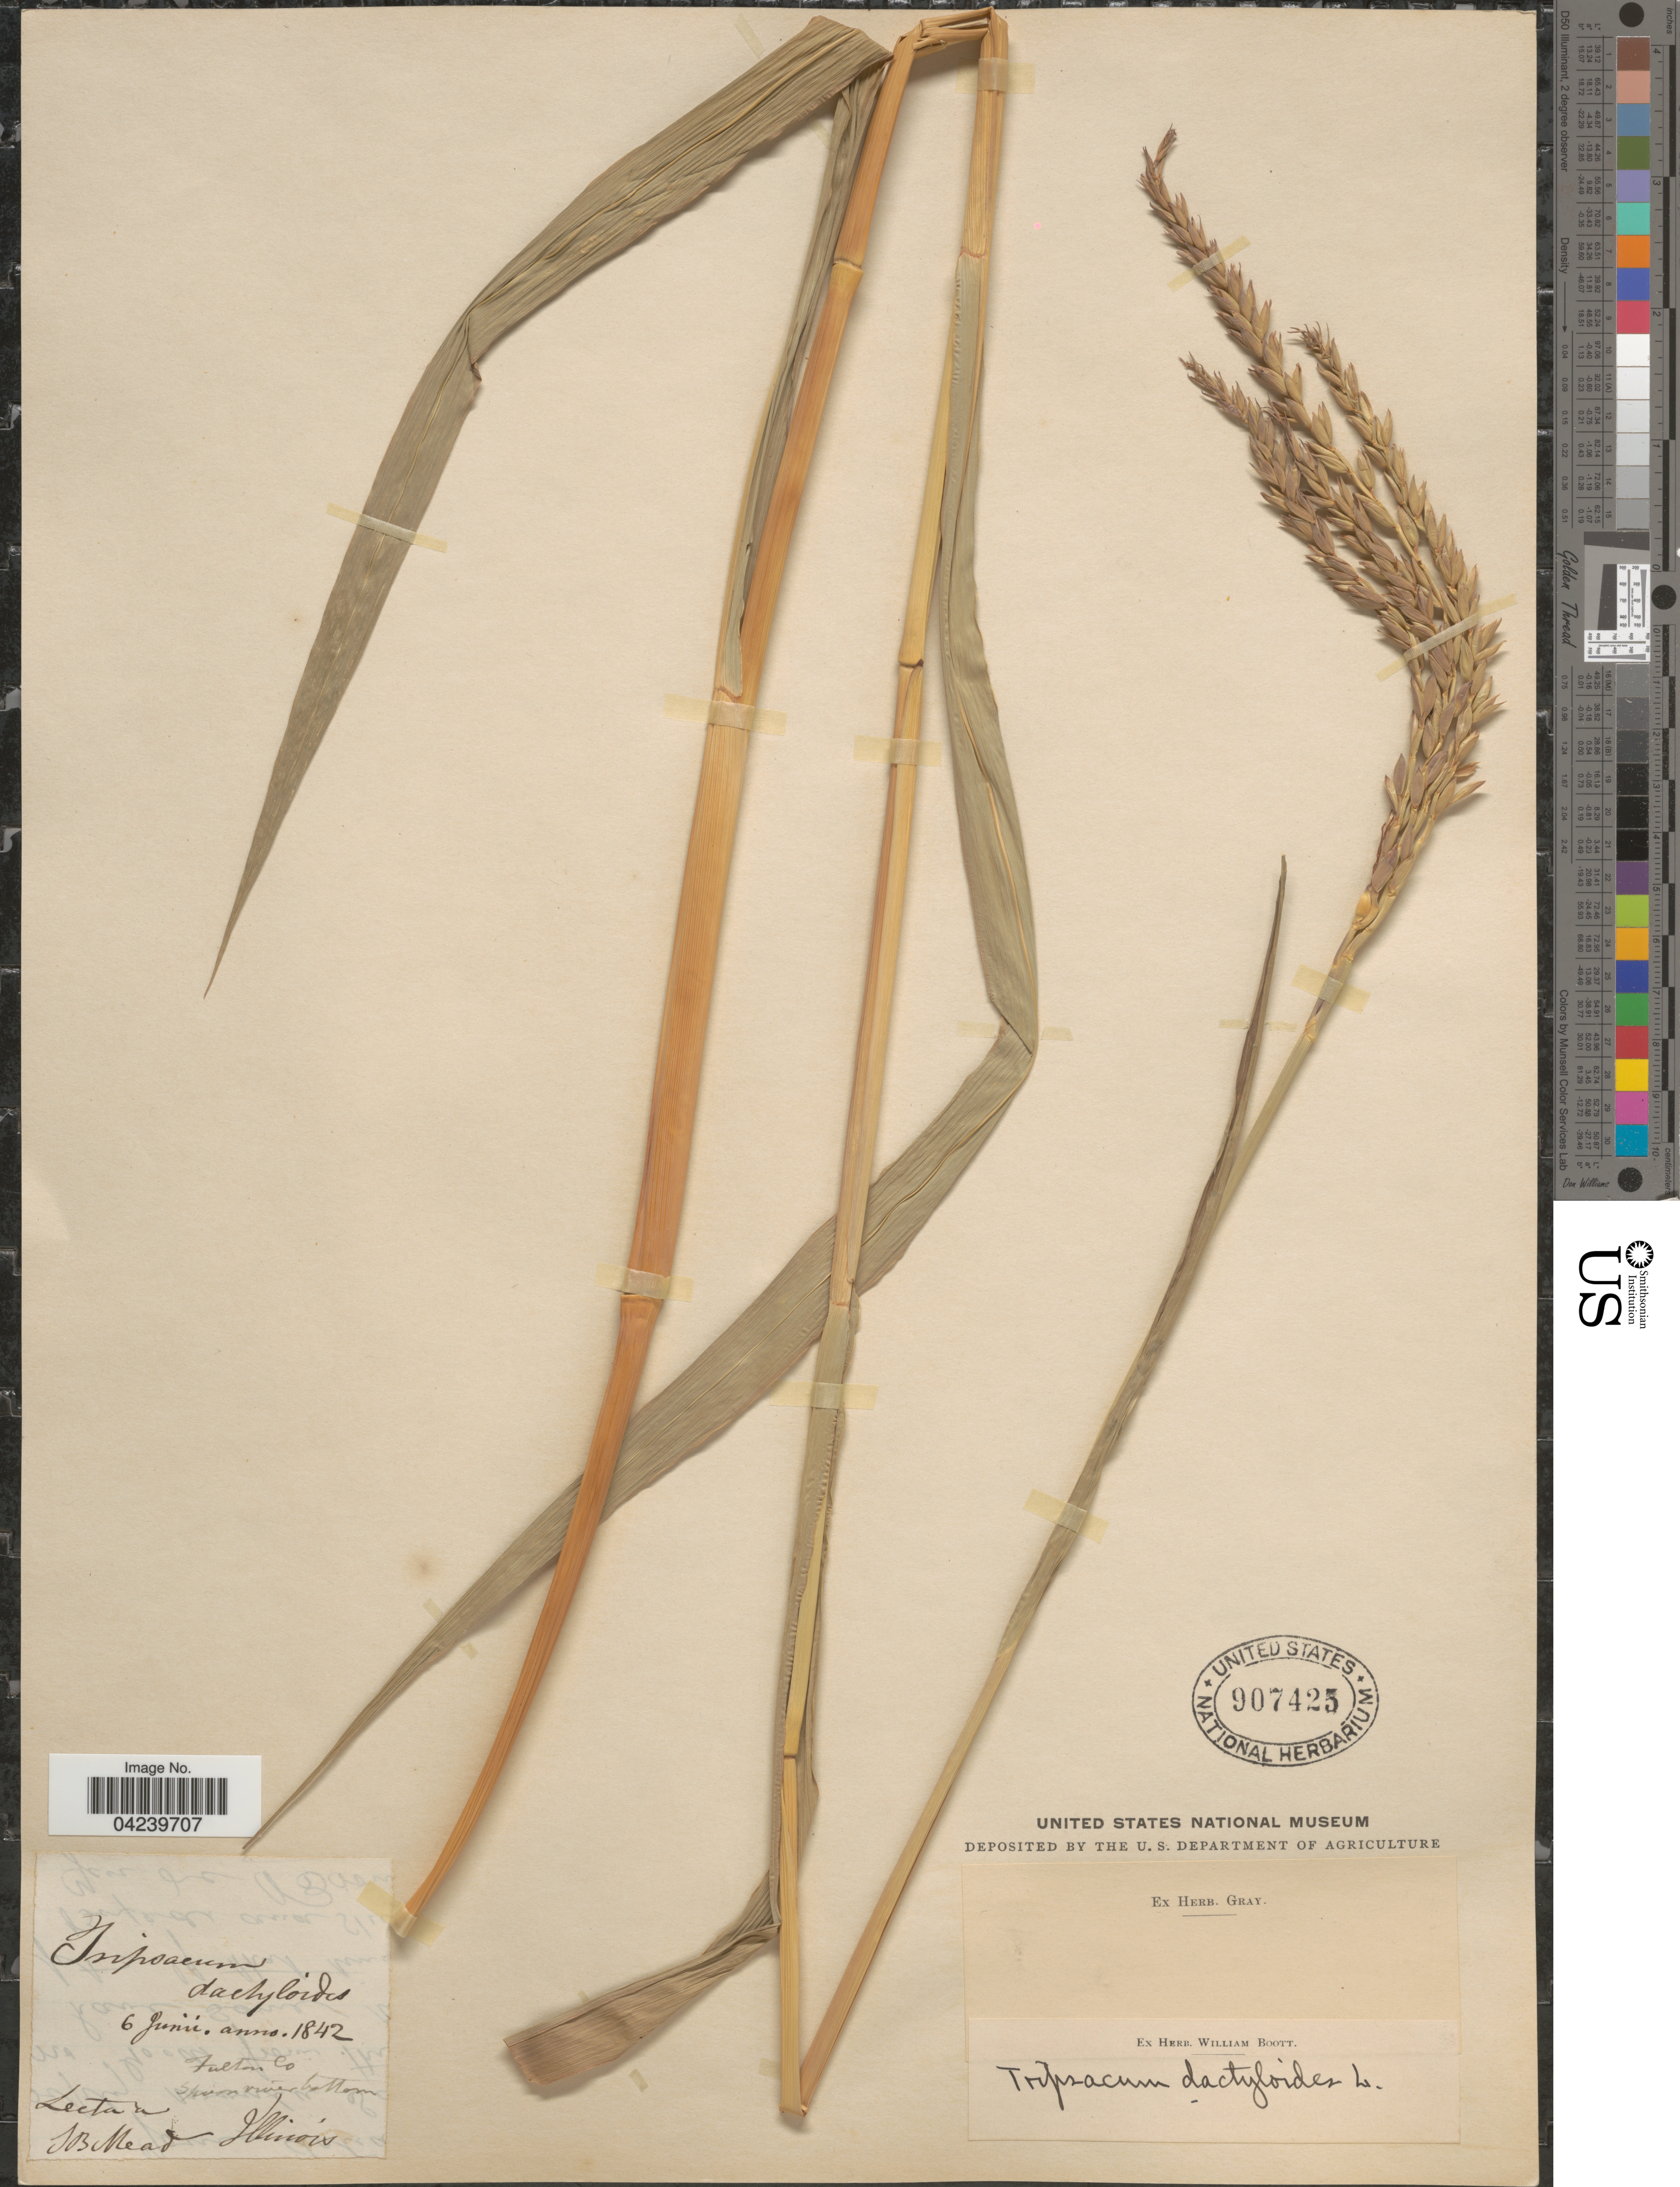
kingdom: Plantae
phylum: Tracheophyta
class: Liliopsida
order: Poales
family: Poaceae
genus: Tripsacum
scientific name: Tripsacum dactyloides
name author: (L.) L.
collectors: J. Mead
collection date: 1842-06-06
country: United States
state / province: Illinois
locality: Fulton Co.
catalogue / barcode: US 907425